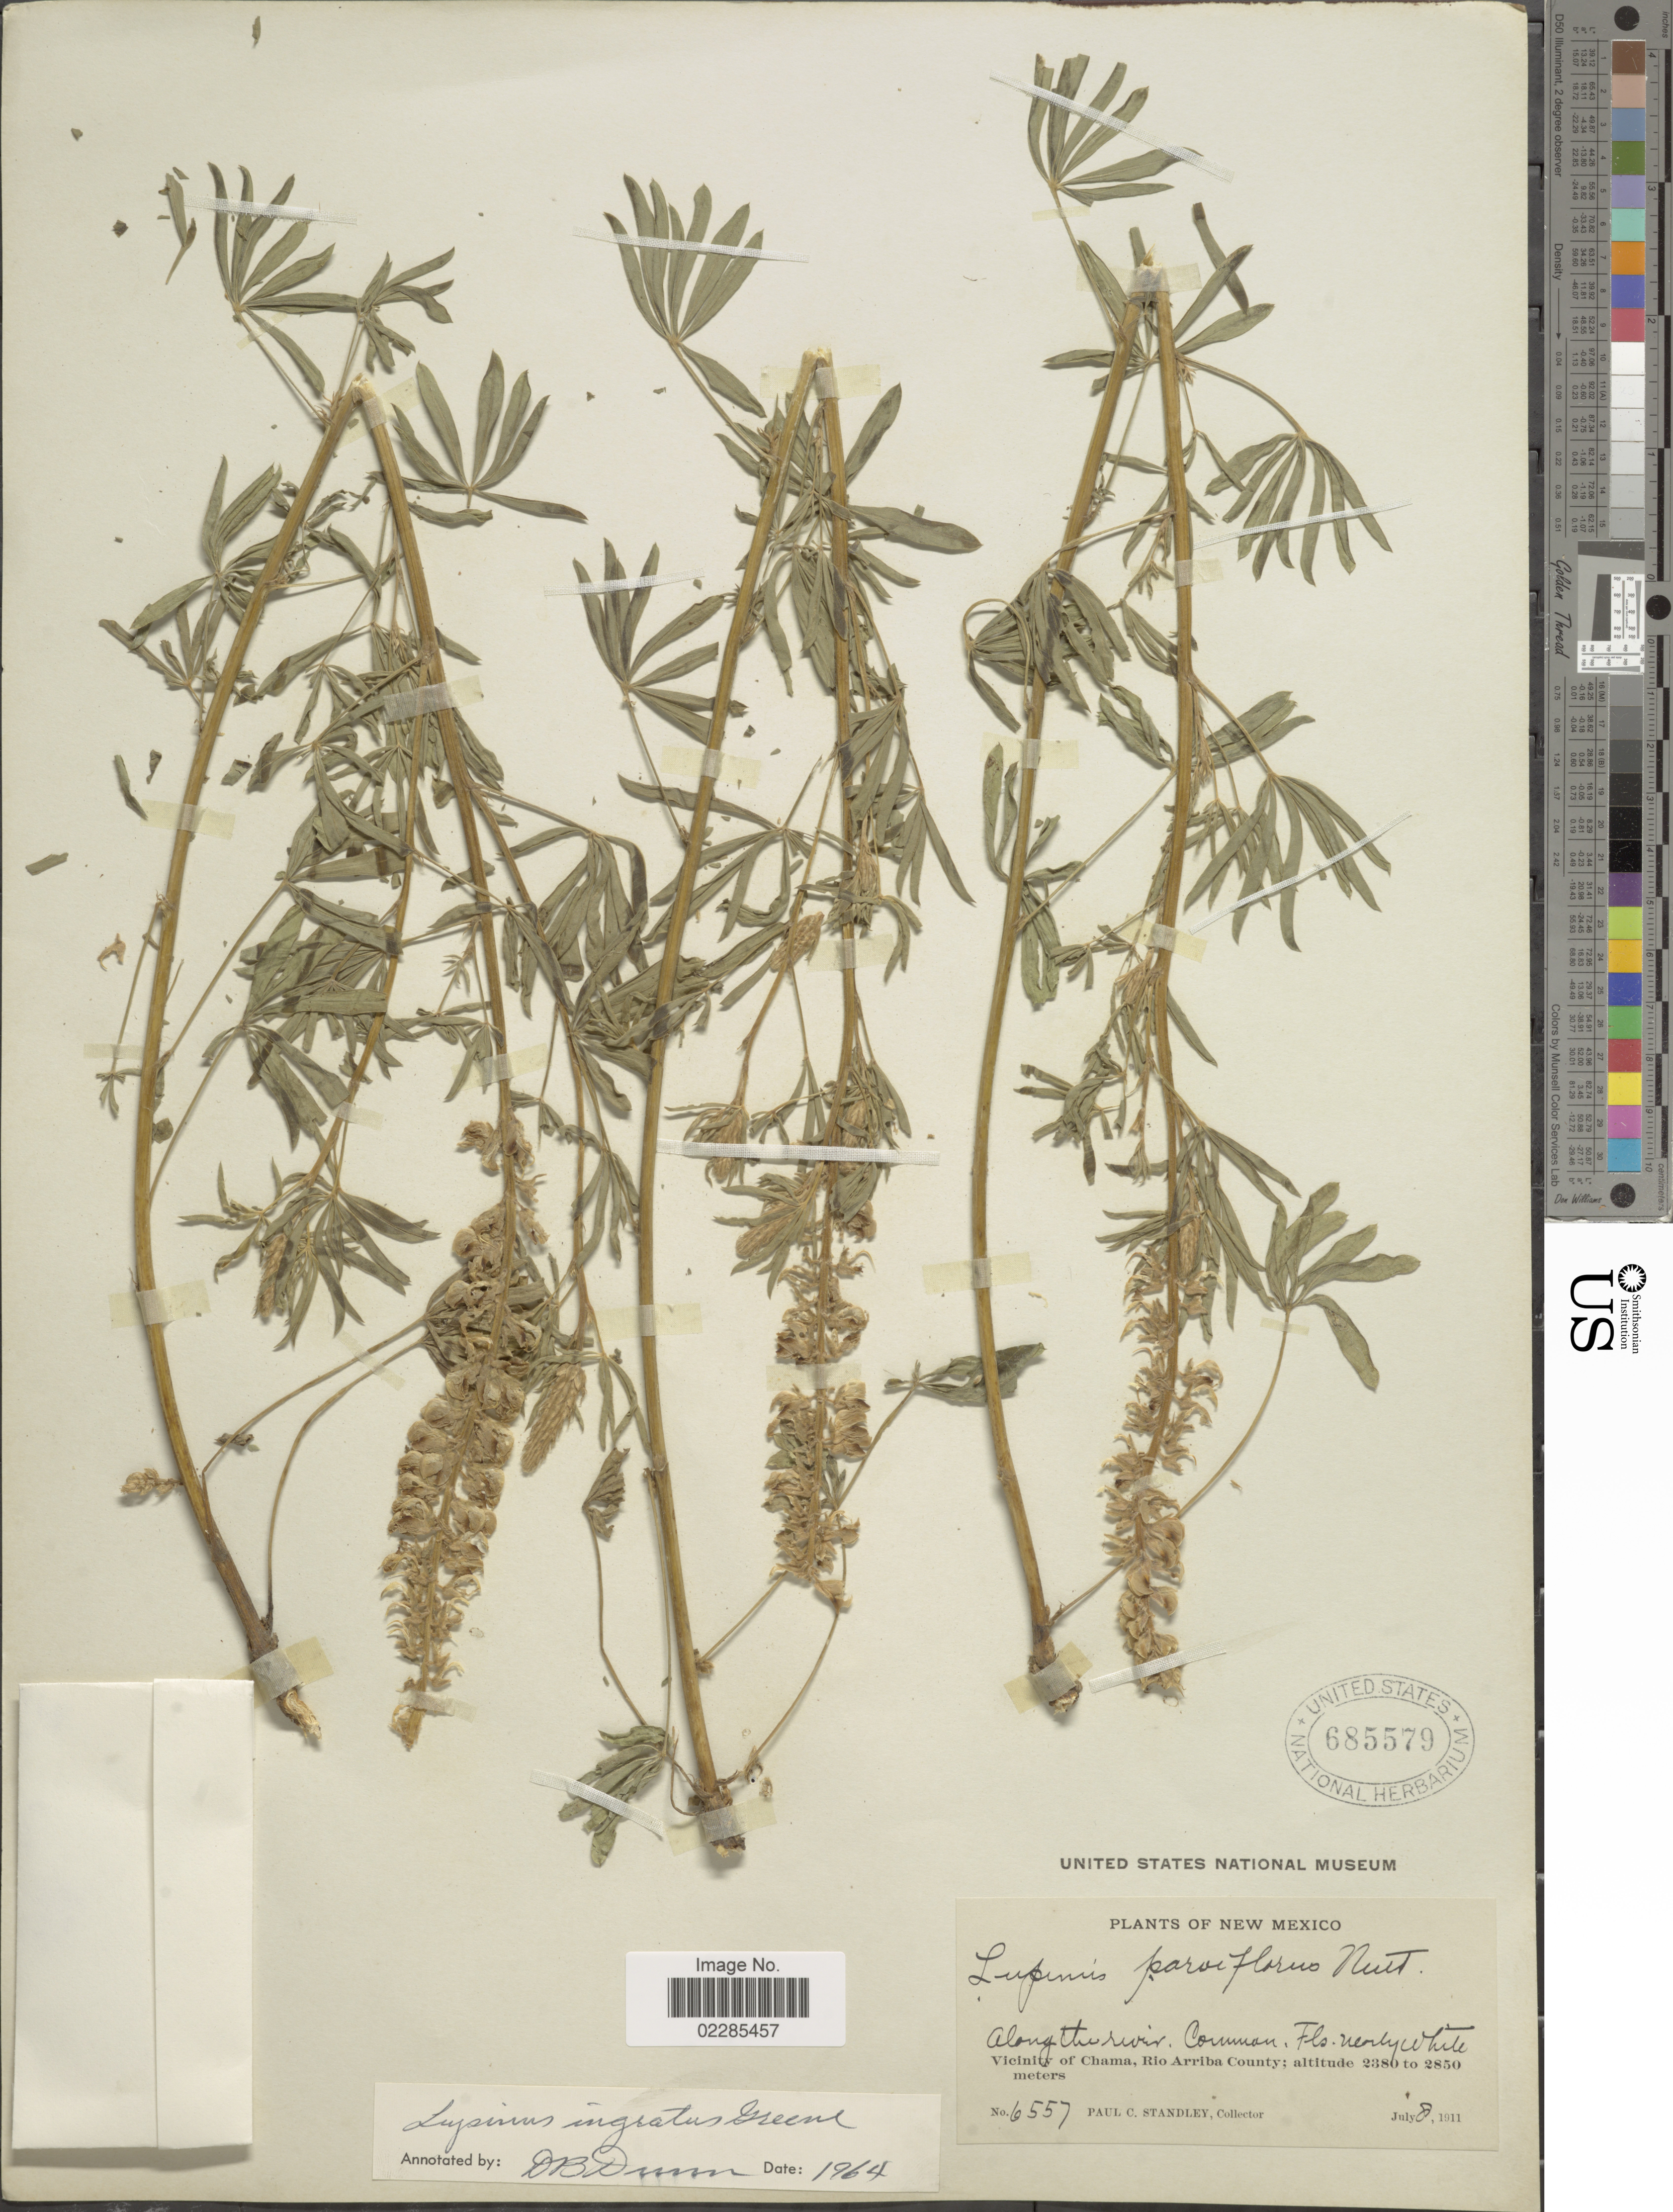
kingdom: Plantae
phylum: Tracheophyta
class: Magnoliopsida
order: Fabales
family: Fabaceae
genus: Lupinus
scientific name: Lupinus ingratus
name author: Greene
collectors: P. C. Standley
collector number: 6557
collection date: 1911-07-08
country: United States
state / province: New Mexico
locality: Along the river, Conman, Vicinity of Chama, Rio Arriba County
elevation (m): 2380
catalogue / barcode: US 685579